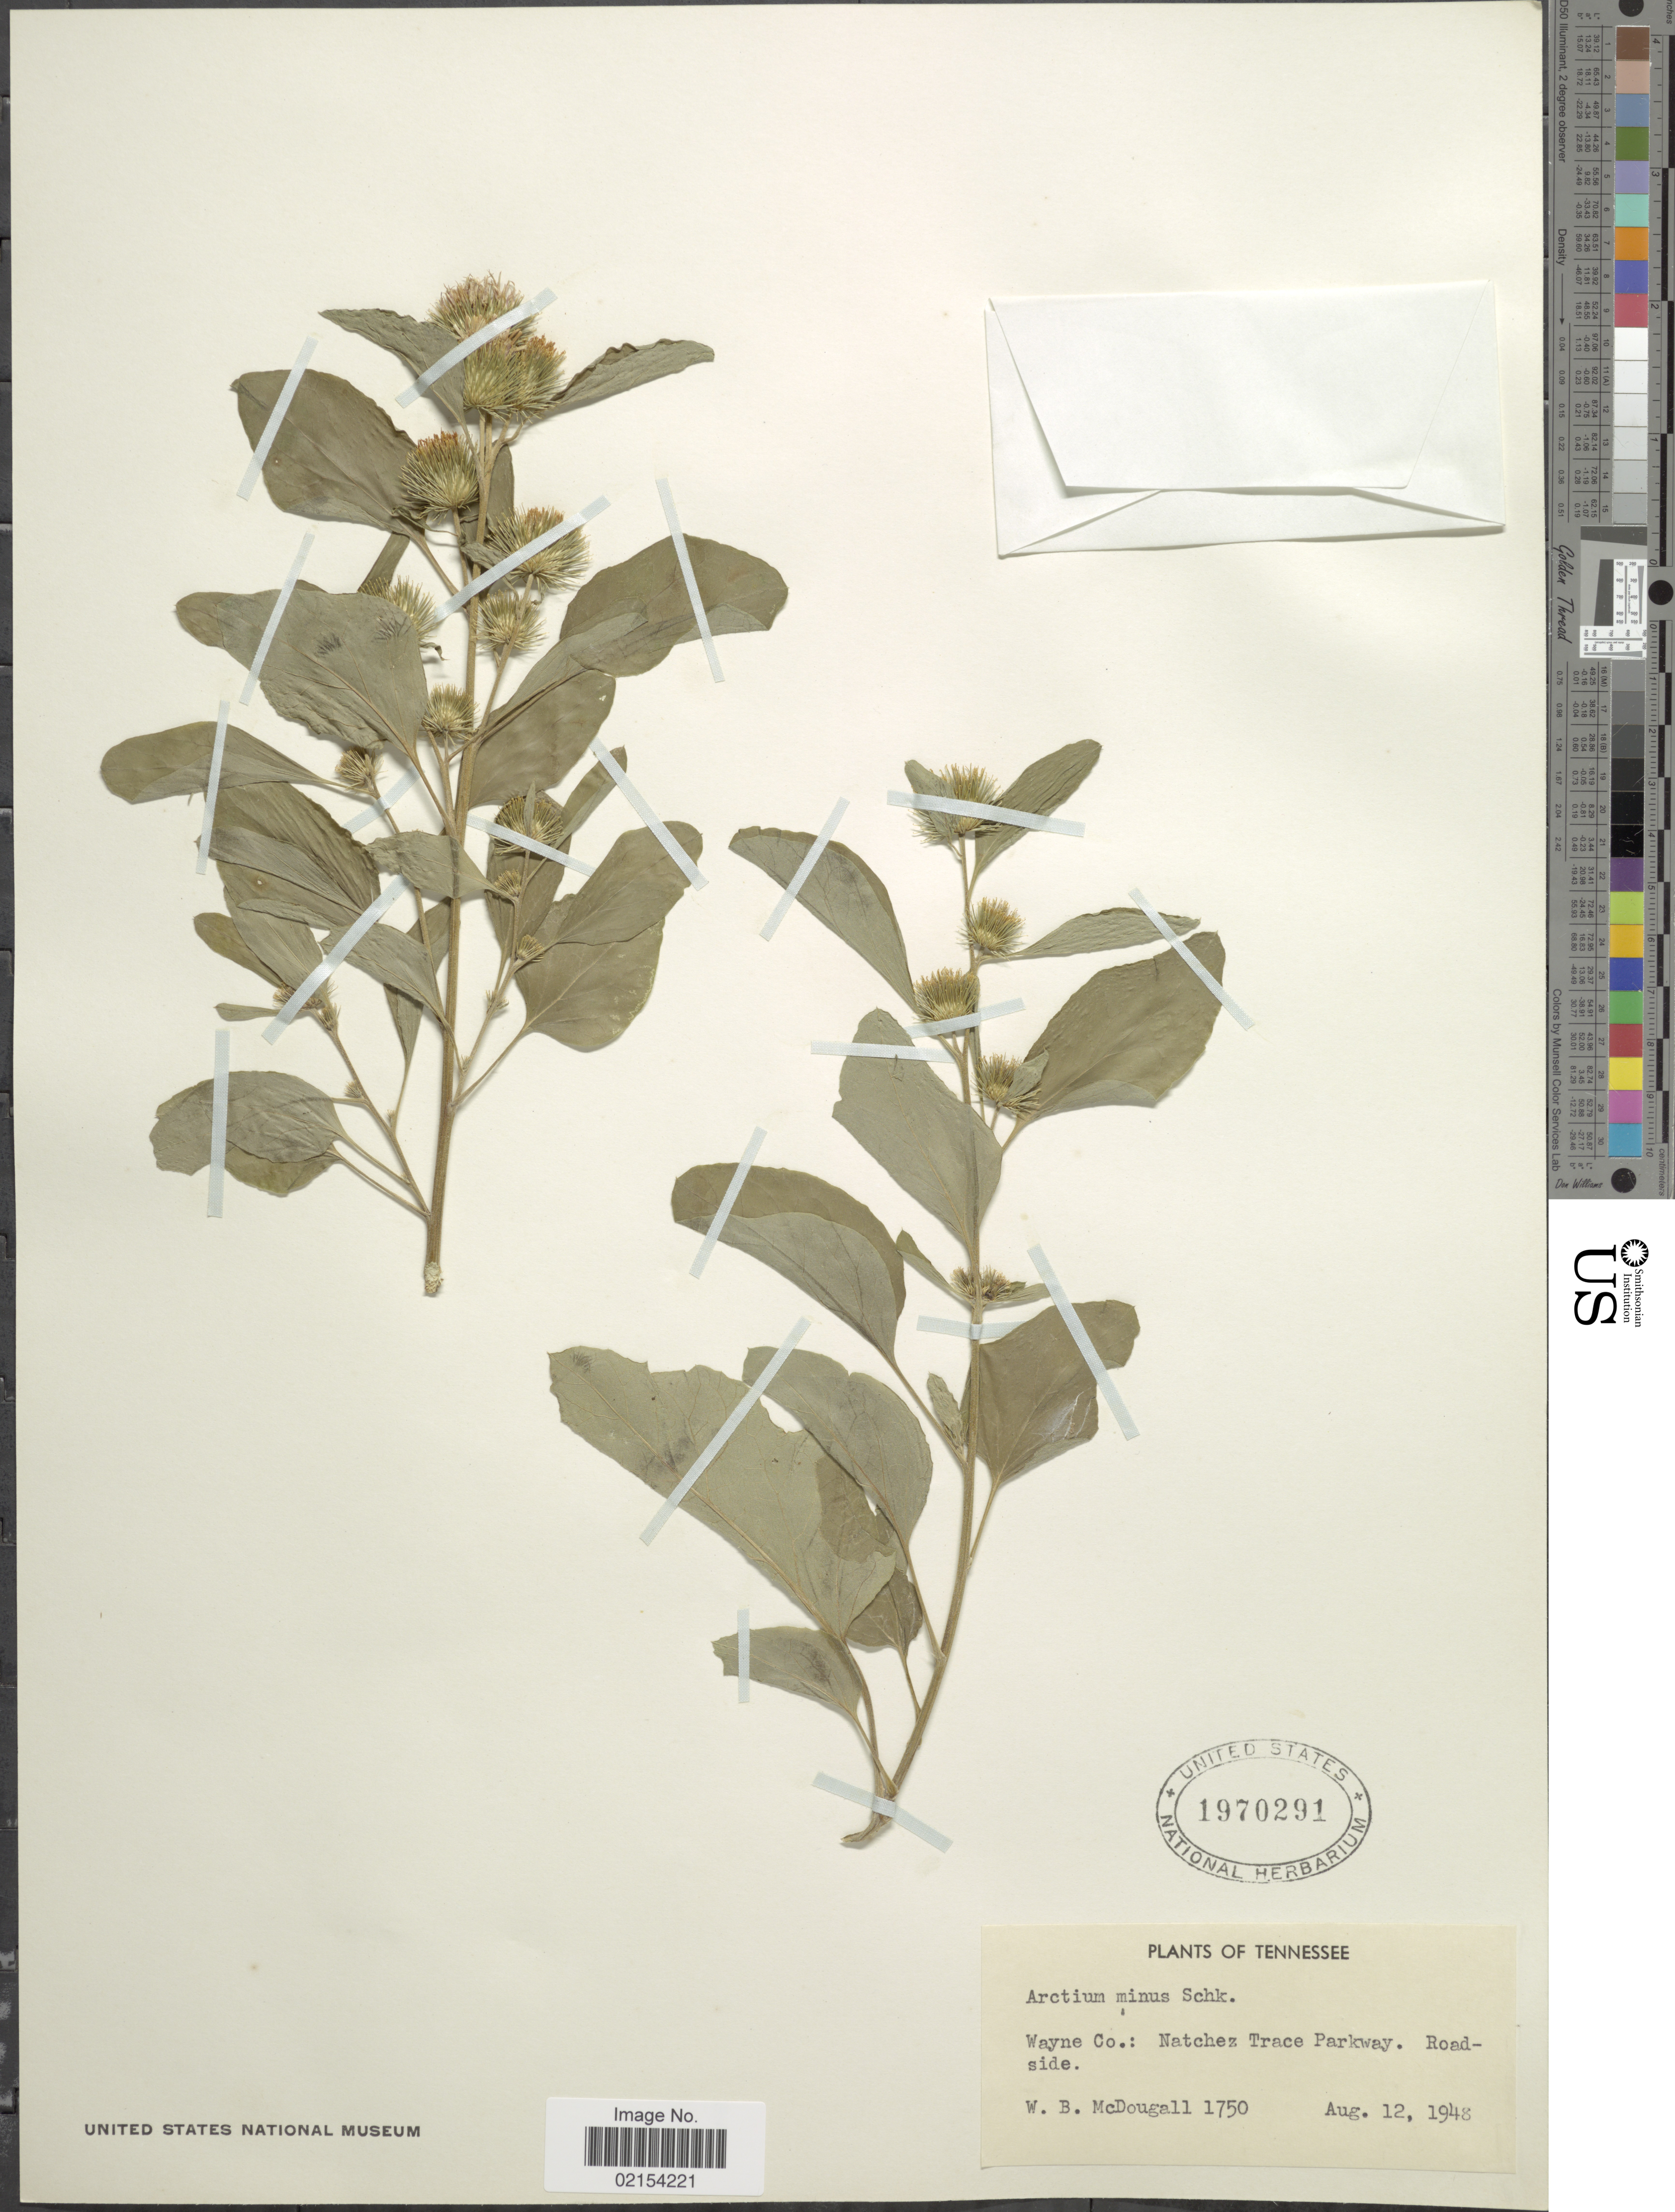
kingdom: Plantae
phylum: Tracheophyta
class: Magnoliopsida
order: Asterales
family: Asteraceae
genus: Arctium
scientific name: Arctium minus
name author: (Hill) Bernh.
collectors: W. B. McDougall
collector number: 1750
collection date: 1948-08-12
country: United States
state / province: Tennessee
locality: Wayne Co.: Natchez Trace Parkway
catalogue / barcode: US 1970291